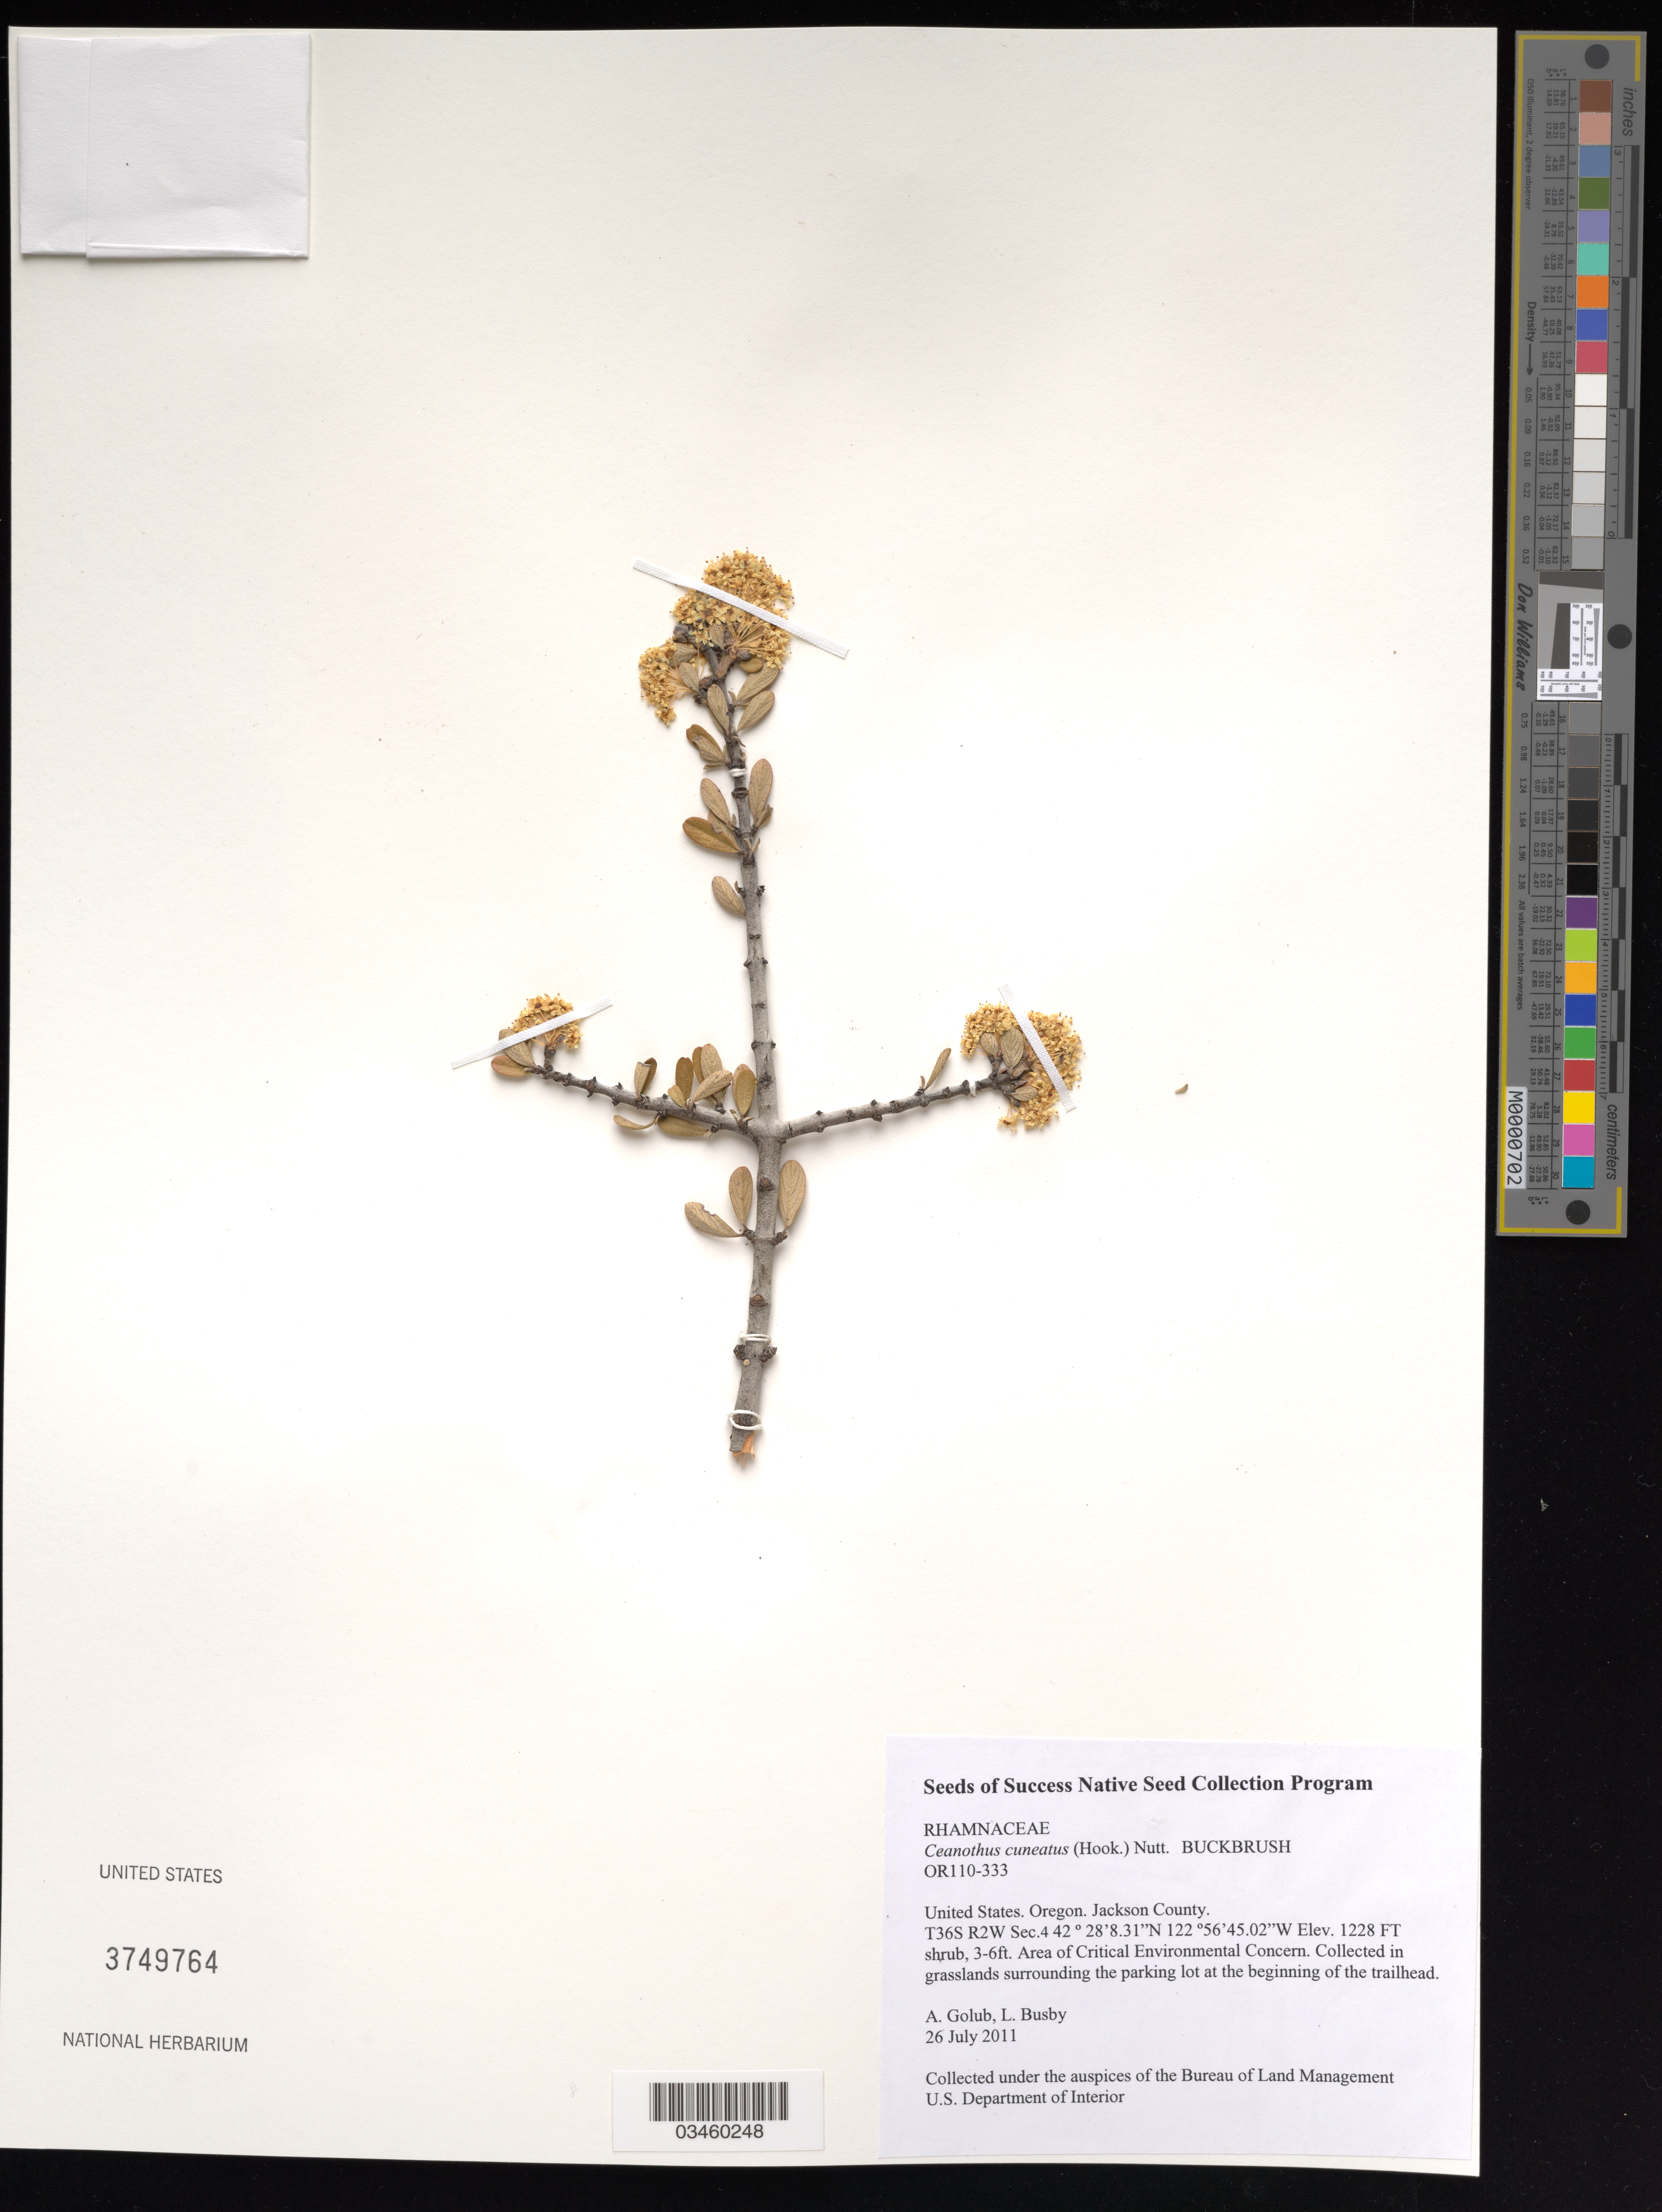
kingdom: Plantae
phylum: Tracheophyta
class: Magnoliopsida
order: Rosales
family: Rhamnaceae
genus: Ceanothus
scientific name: Ceanothus cuneatus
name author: (Hook.) Nutt.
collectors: A. Golub & L. Busby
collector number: OR110-333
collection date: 2011-07-26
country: United States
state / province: Oregon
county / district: Jackson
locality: Area of Critical Environmental Concern. Grasslands surrounding the parking lot at the beginning of the trailhead.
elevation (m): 374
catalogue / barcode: US 3749764